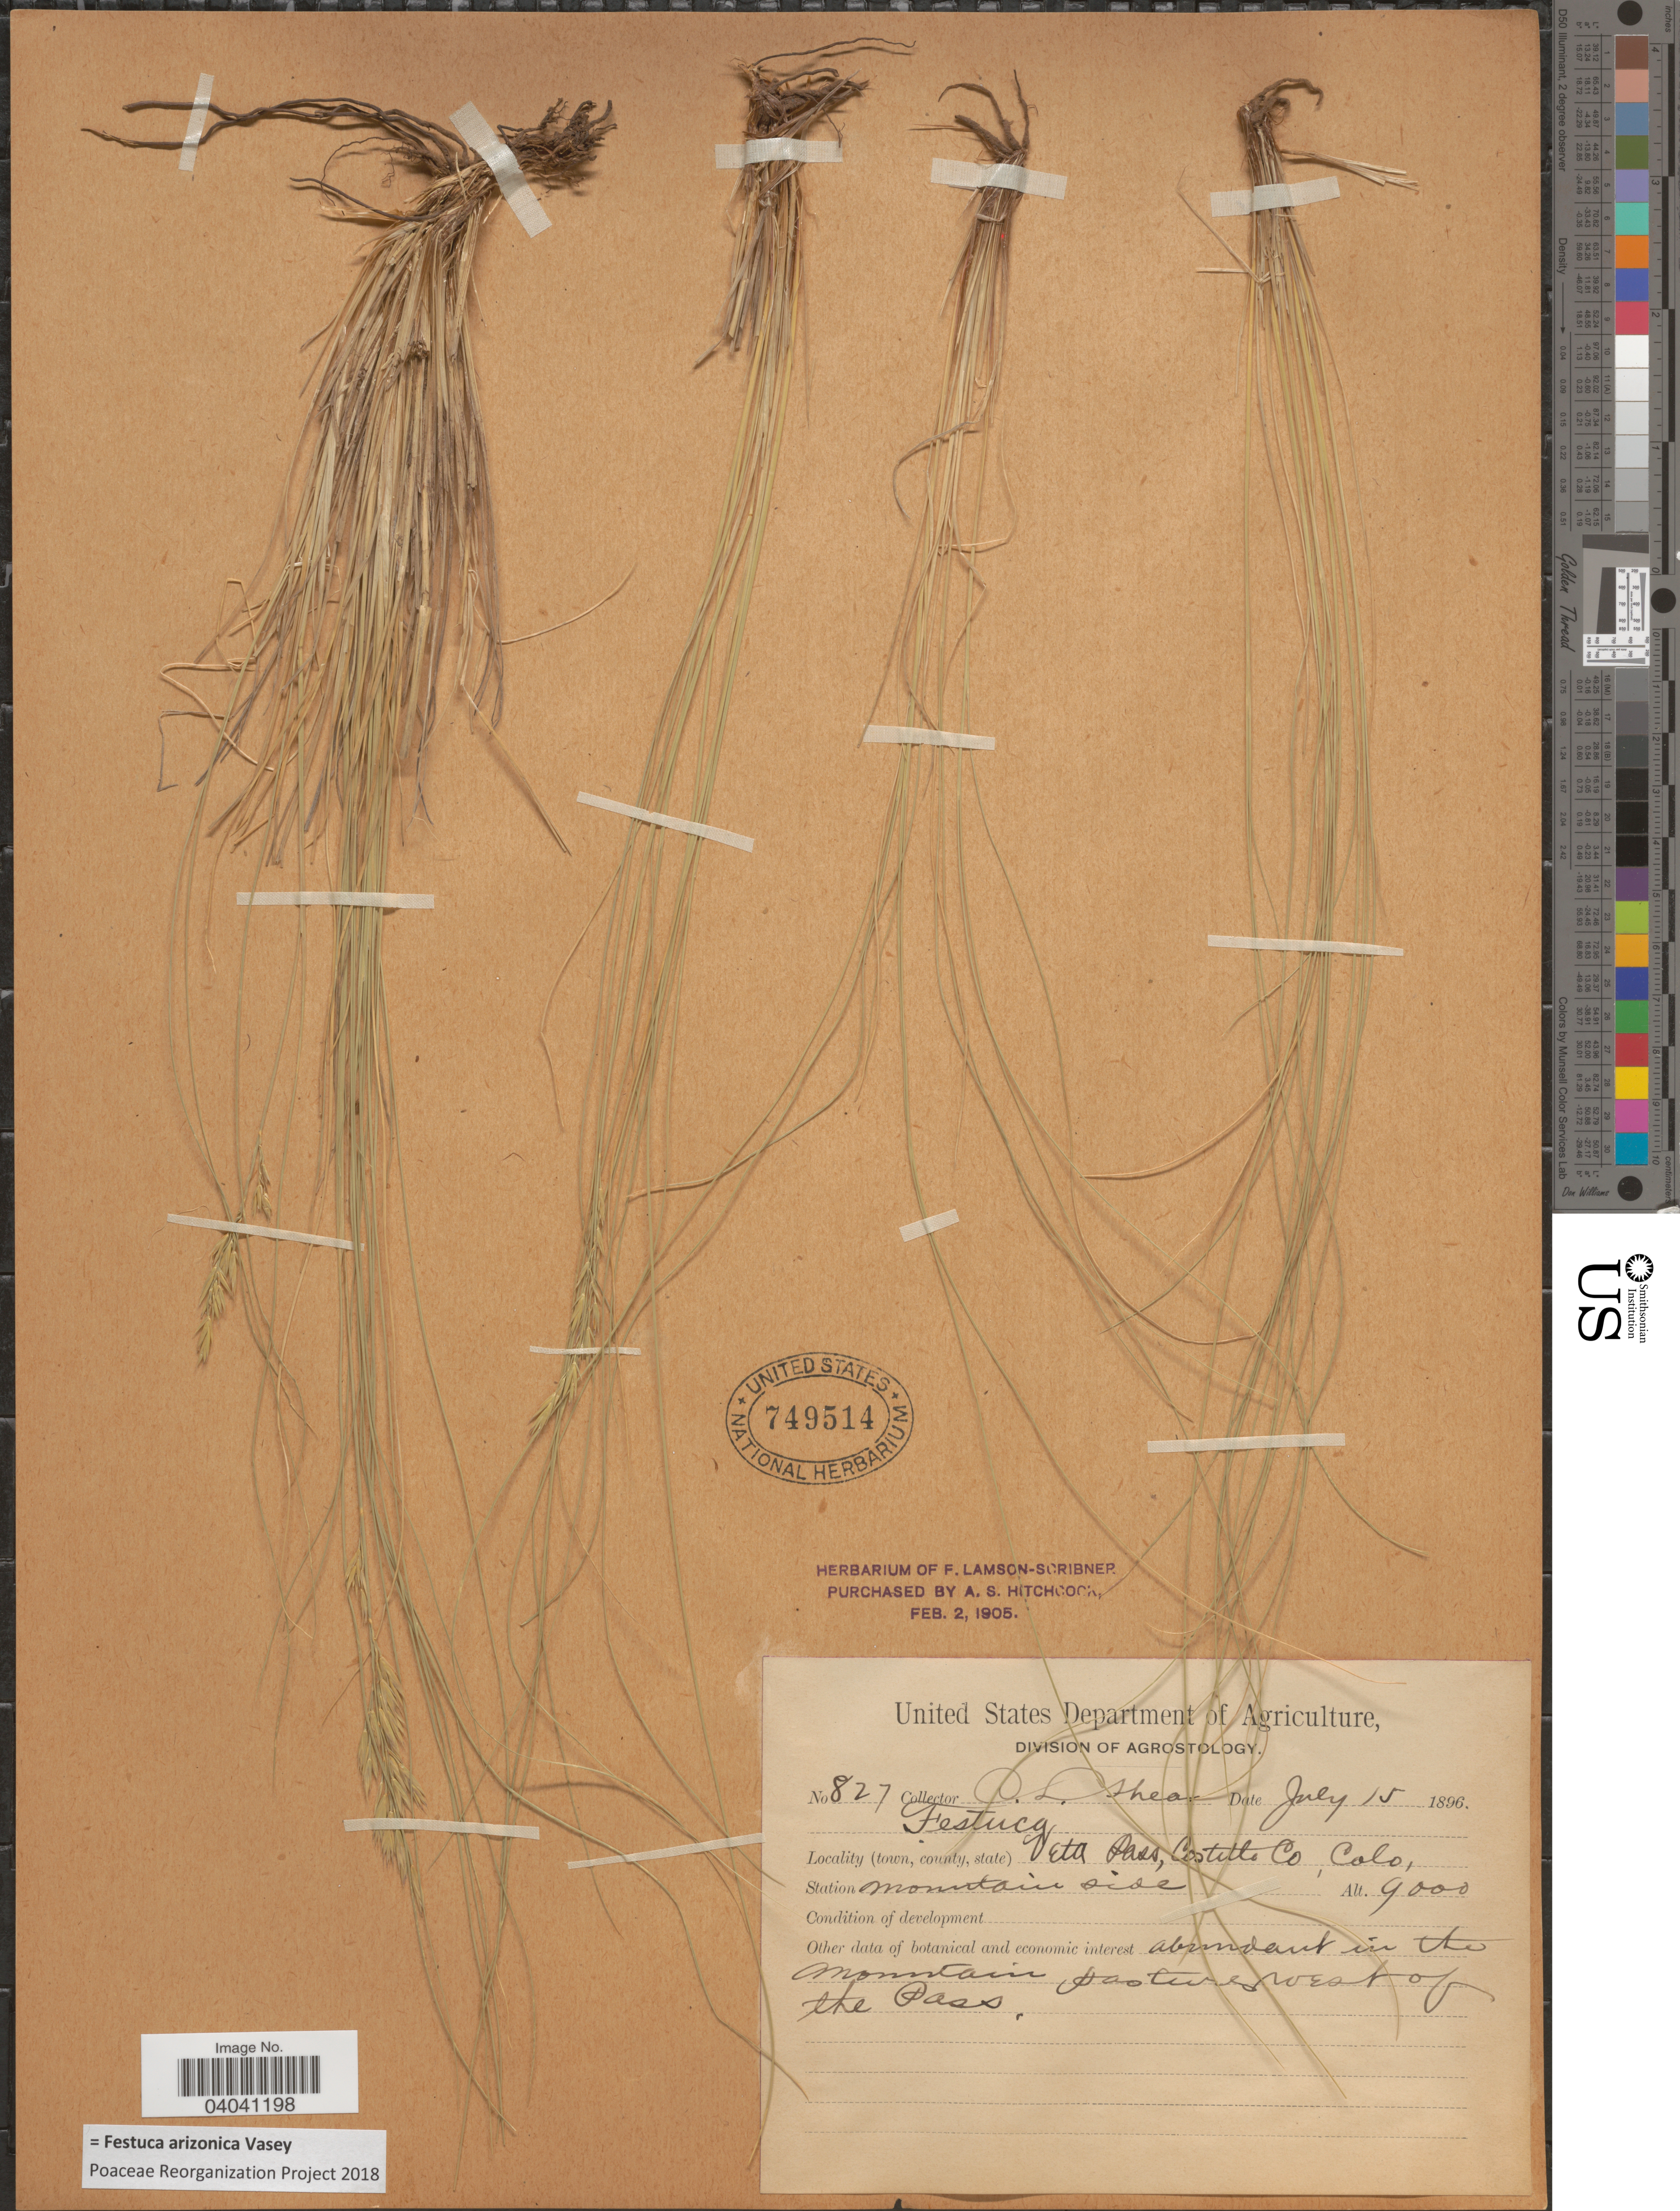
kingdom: Plantae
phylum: Tracheophyta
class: Liliopsida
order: Poales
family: Poaceae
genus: Festuca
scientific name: Festuca arizonica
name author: Vasey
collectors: C. L. Shear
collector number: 827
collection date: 1896-07-15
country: United States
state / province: Colorado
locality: Veta Pass, Costilla Co.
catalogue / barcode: US 749514